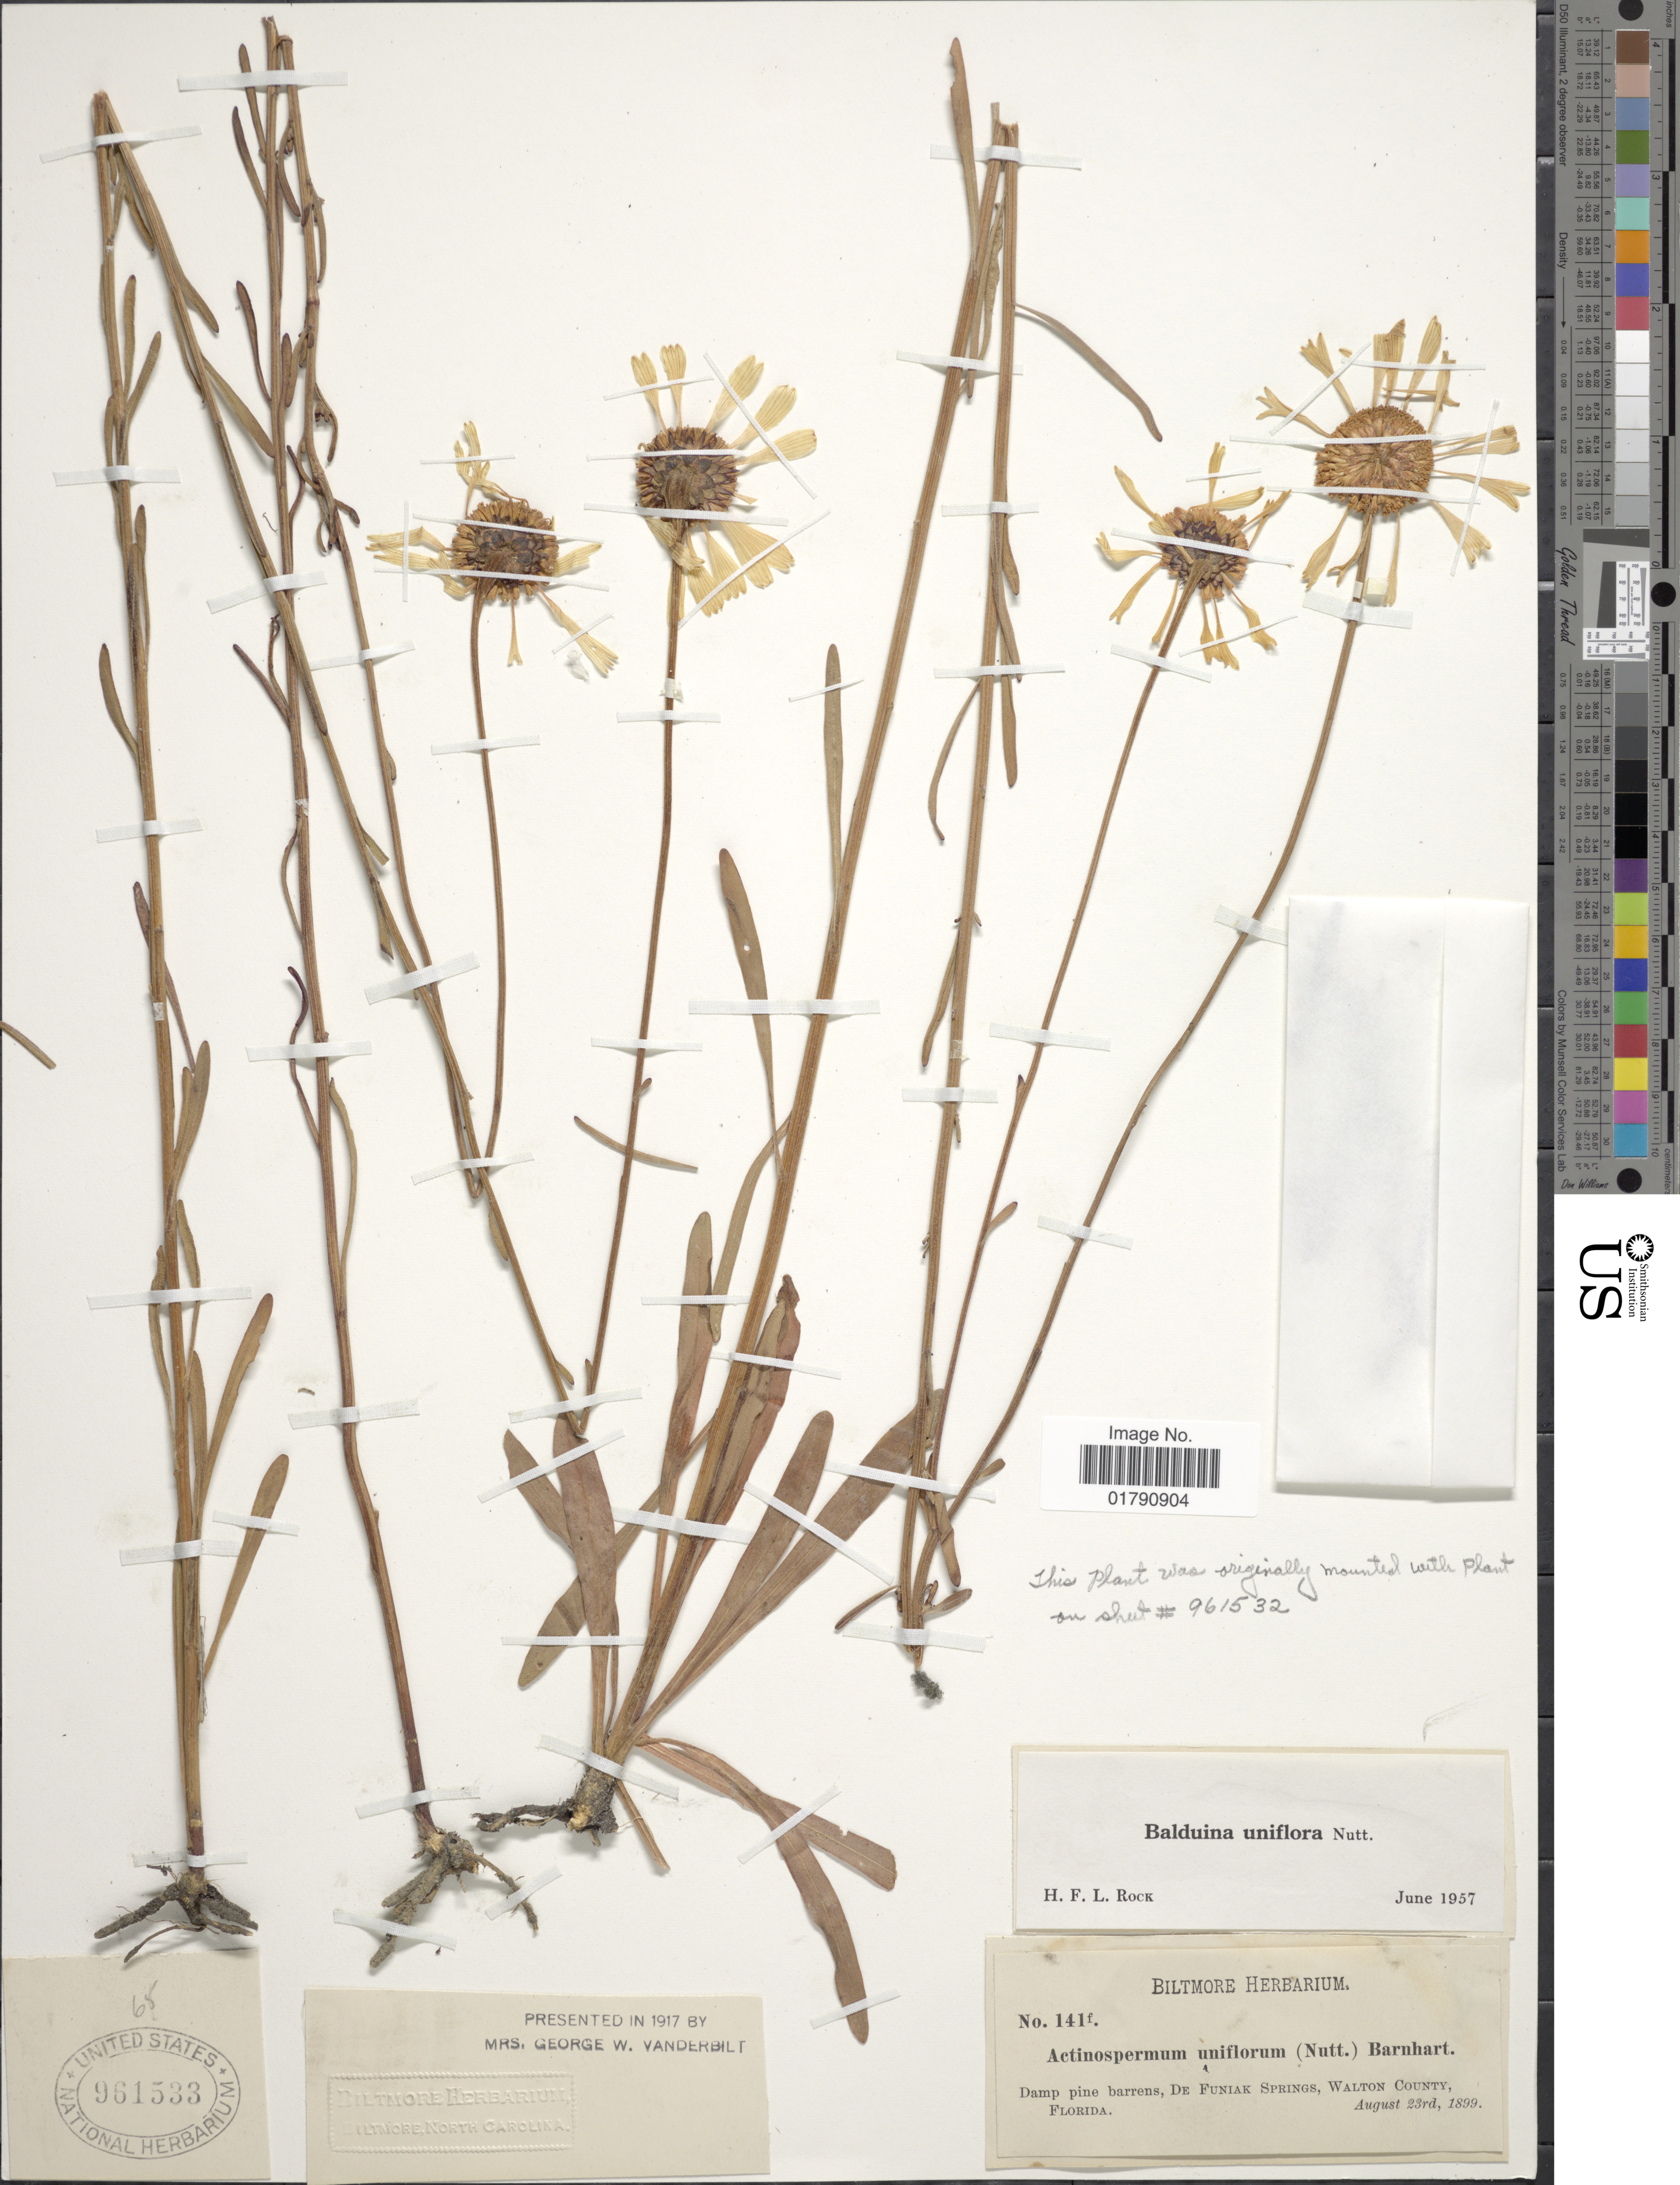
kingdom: Plantae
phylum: Tracheophyta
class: Magnoliopsida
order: Asterales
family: Asteraceae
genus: Balduina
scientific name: Balduina uniflora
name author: Nutt.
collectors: ex herb. Biltmore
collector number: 141f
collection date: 1899-08-23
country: United States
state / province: Florida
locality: De Funiak Springs, Walton County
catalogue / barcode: US 961533